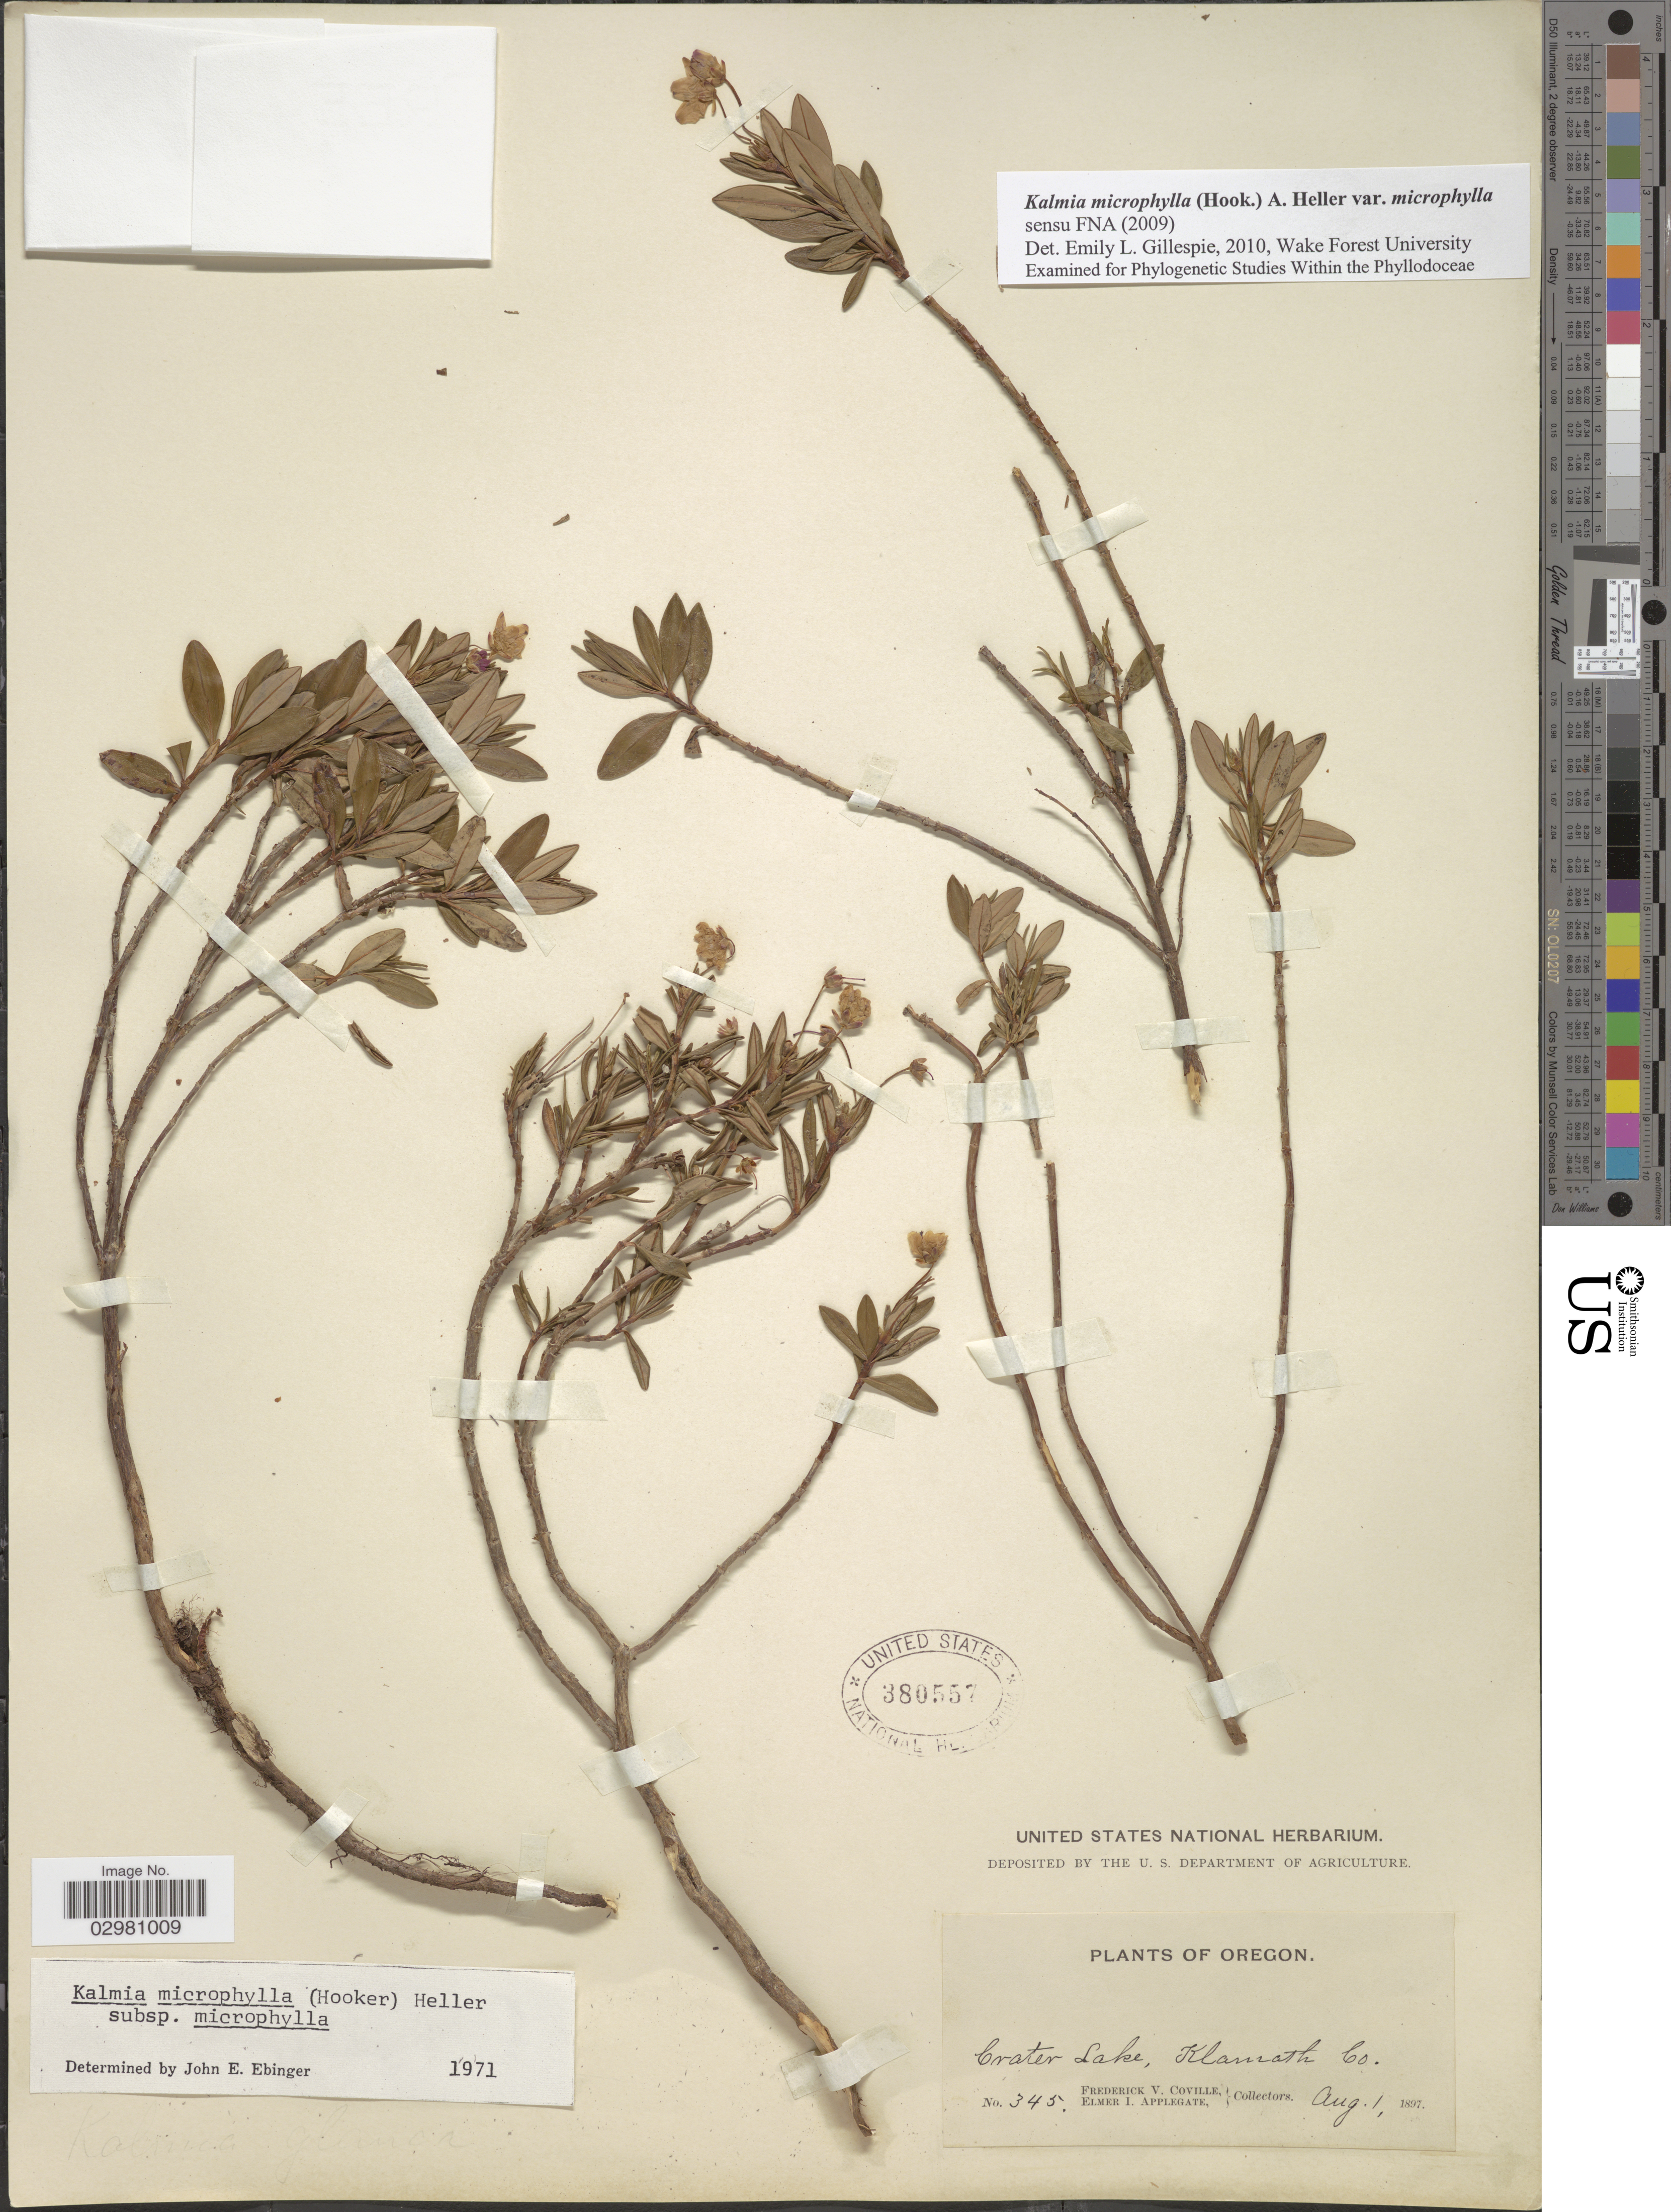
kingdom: Plantae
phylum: Tracheophyta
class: Magnoliopsida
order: Ericales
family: Ericaceae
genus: Kalmia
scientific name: Kalmia microphylla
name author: (Hook.) A. Heller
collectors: F. V. Coville & E. I. Applegate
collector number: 345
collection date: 1897-08-01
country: United States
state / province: Oregon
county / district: Klamath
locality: Crater Lake, KIamath Co.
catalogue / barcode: US 380557